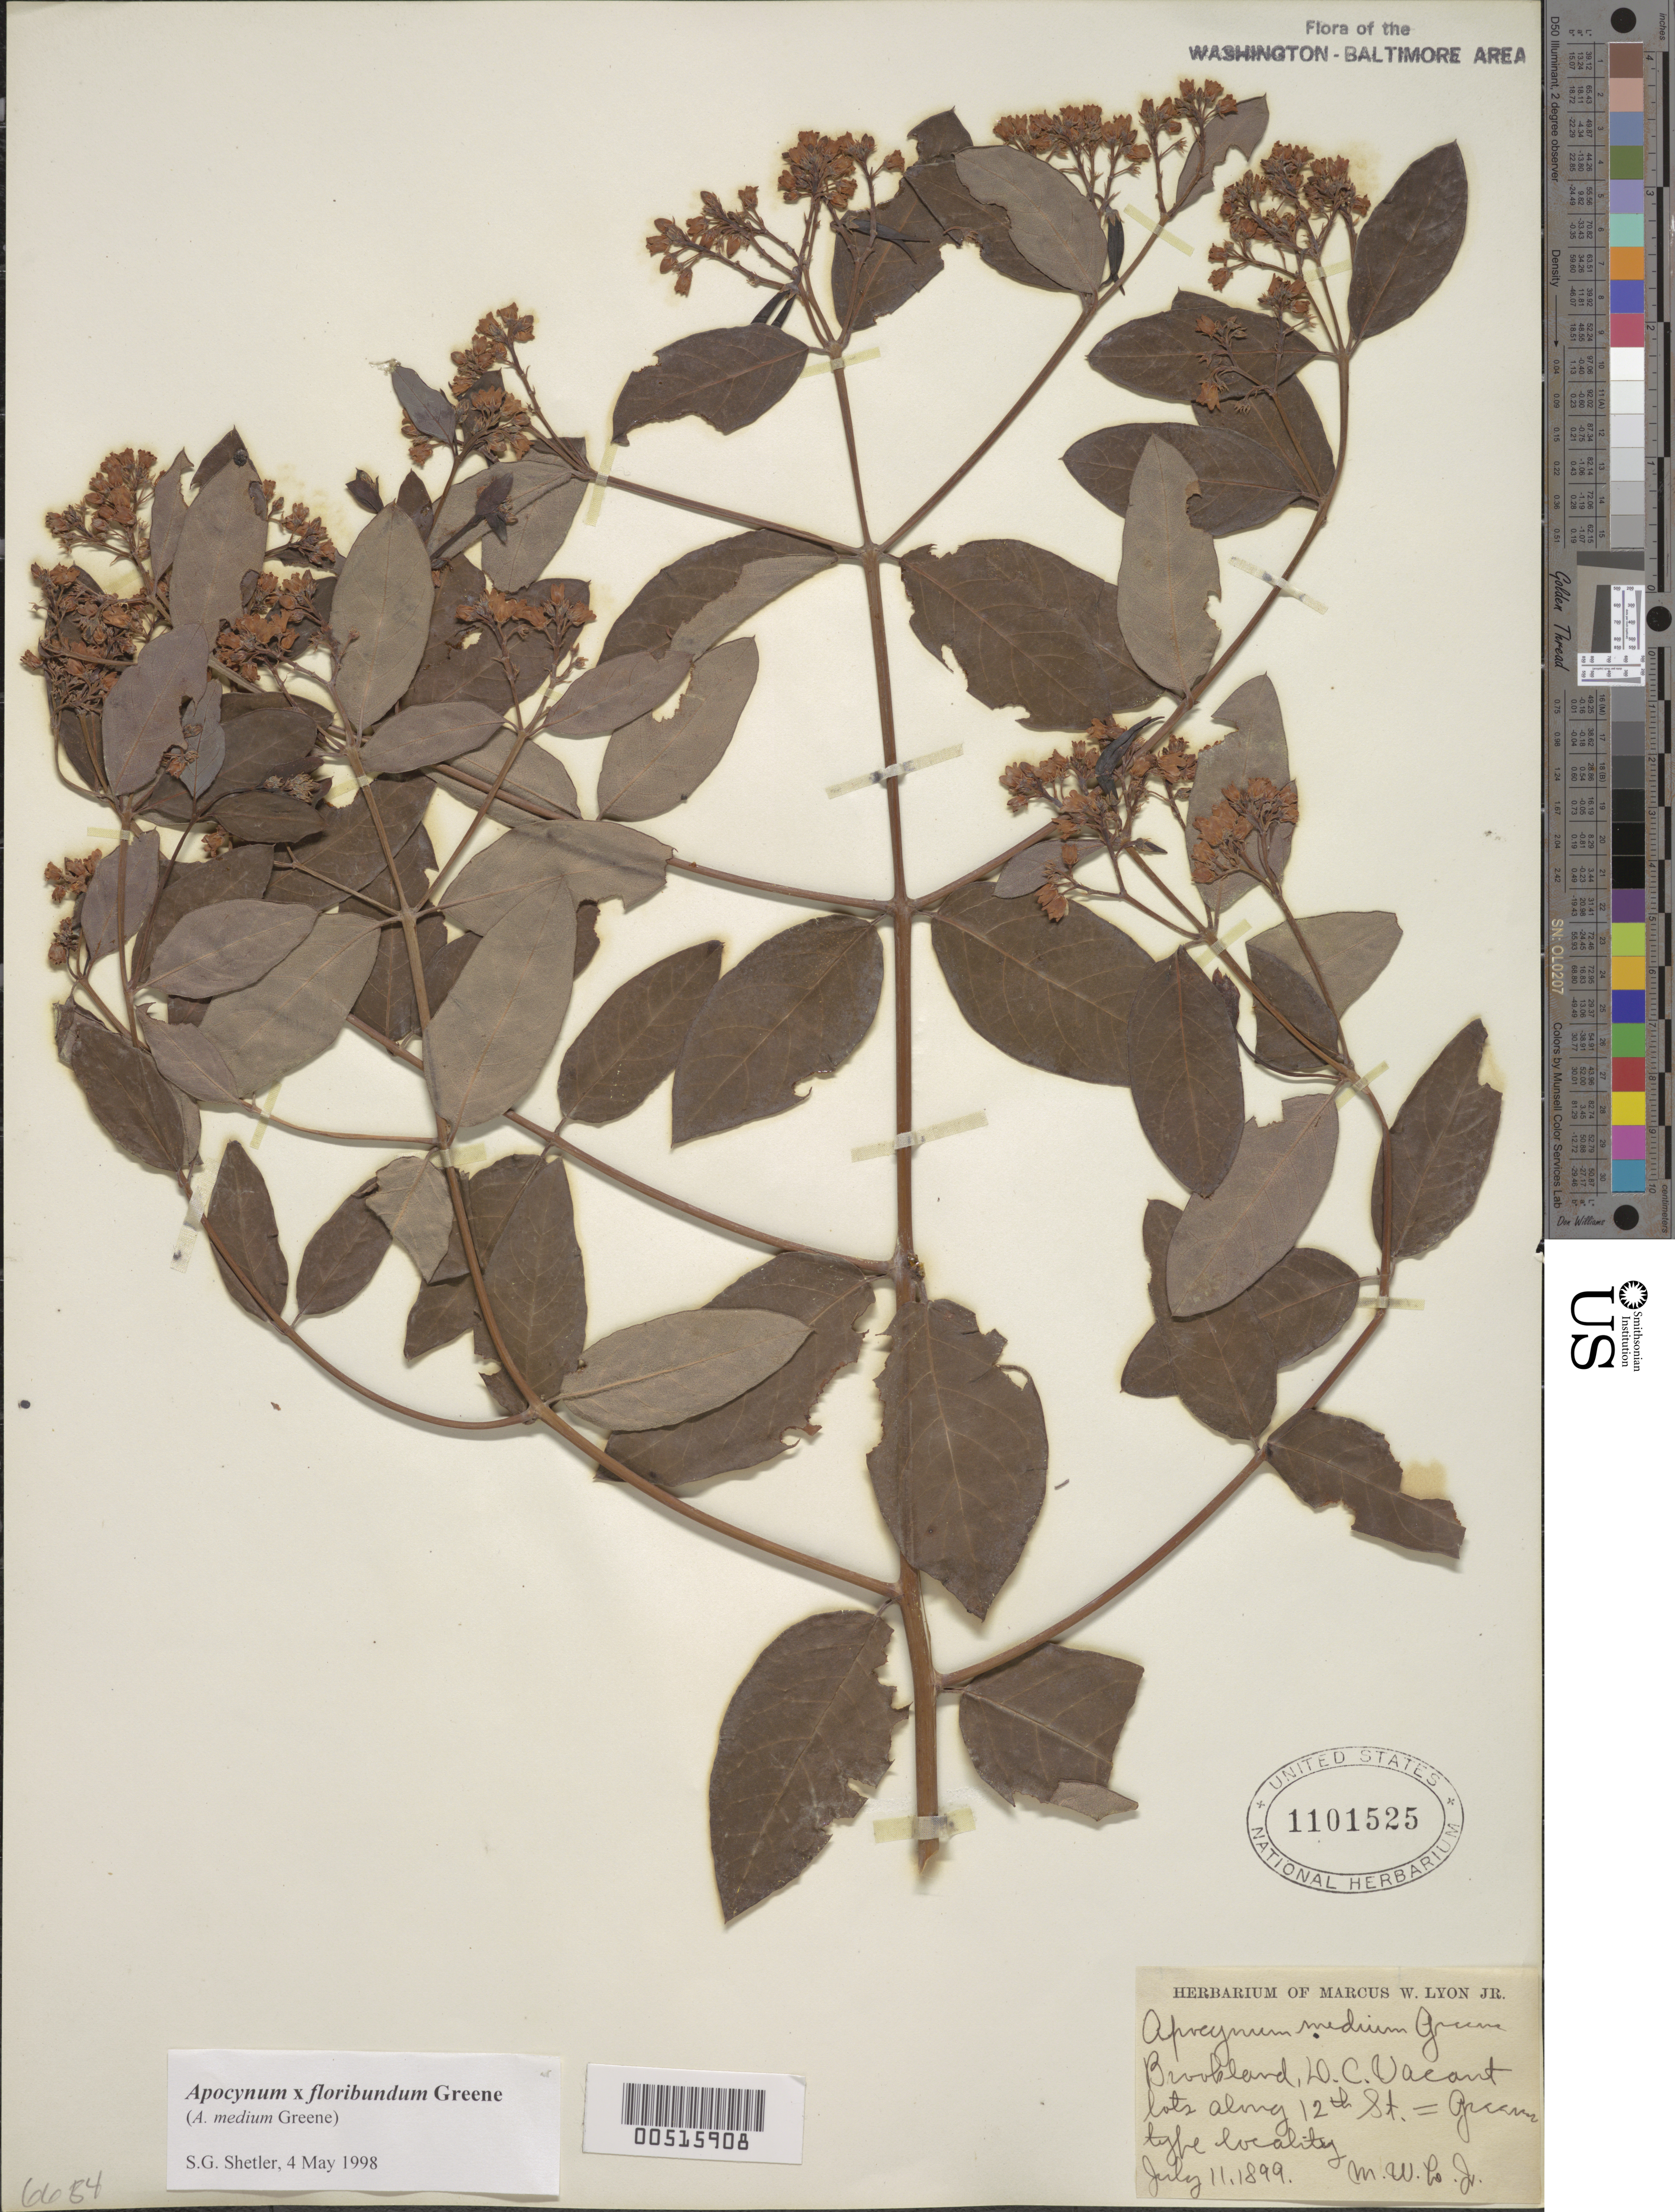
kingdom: Plantae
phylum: Tracheophyta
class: Magnoliopsida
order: Gentianales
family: Apocynaceae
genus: Apocynum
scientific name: Apocynum x floribundum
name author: Greene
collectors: M. Lyon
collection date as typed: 11 Jul 1899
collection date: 1899-07-11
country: United States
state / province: District of Columbia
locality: Brookland, along 12th St.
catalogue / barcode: US 1101525